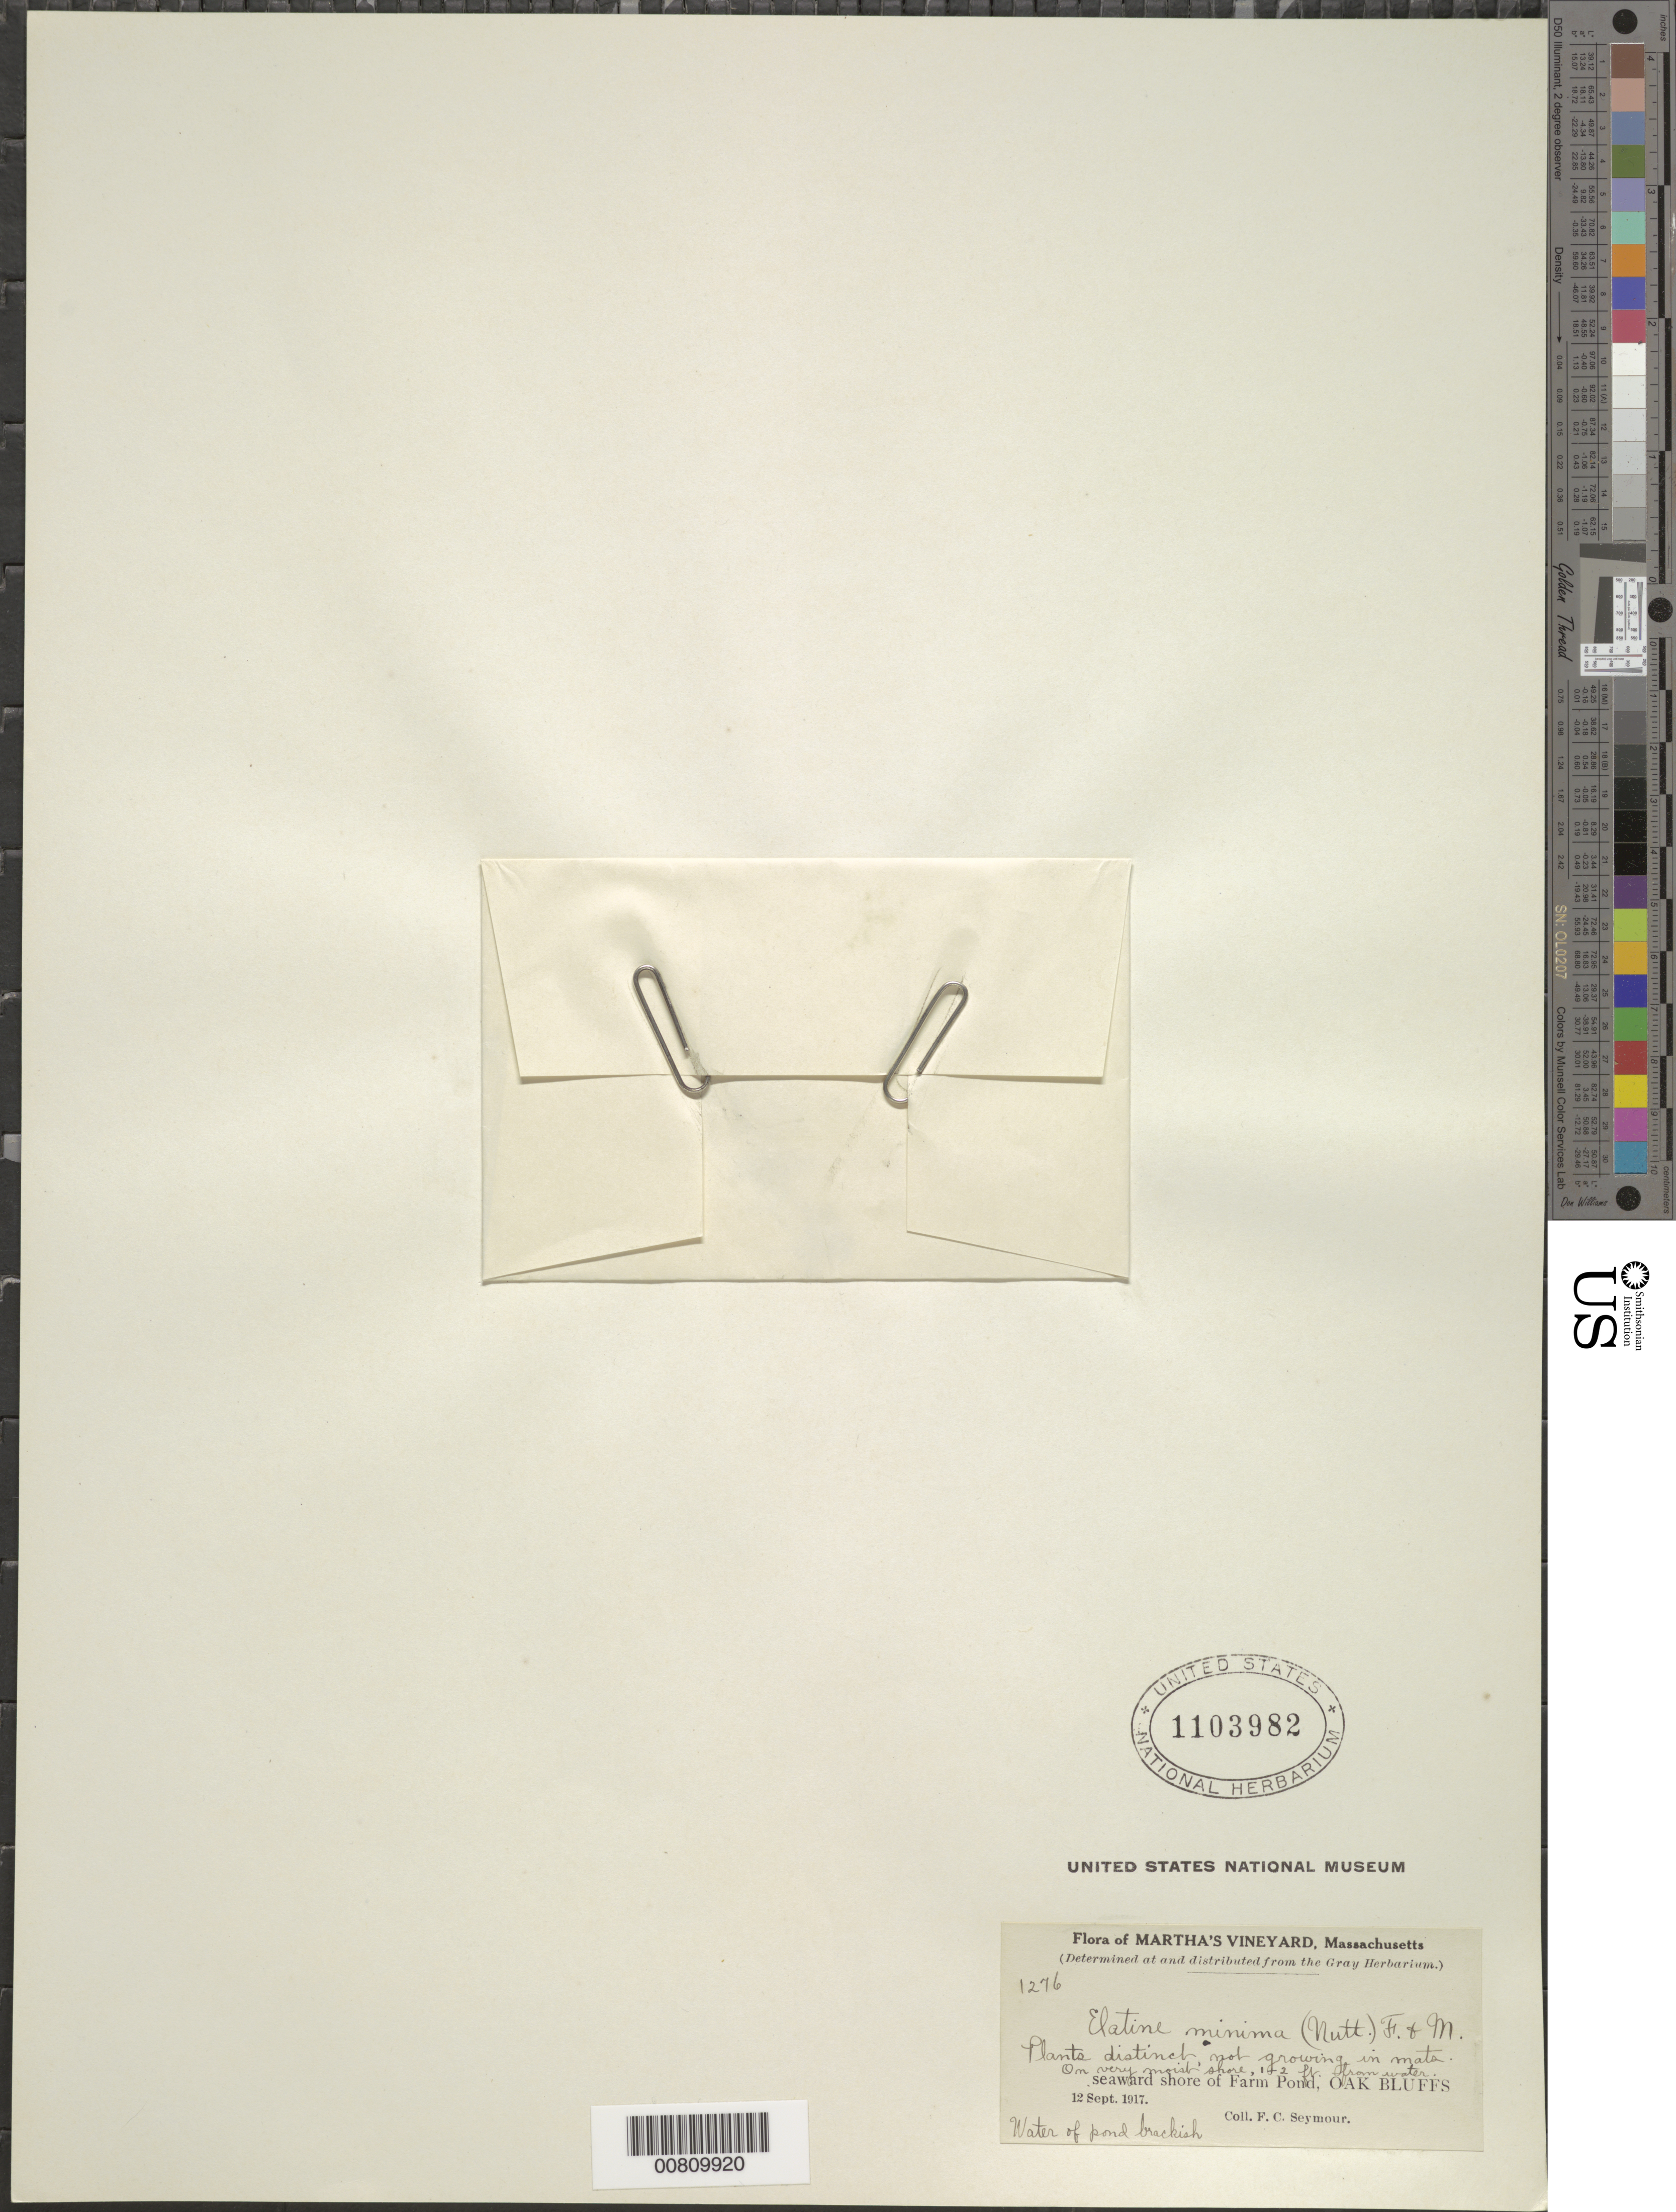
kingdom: Plantae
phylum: Tracheophyta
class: Magnoliopsida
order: Malpighiales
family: Elatinaceae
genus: Elatine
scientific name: Elatine minima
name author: (Nutt.) Fisch. & C.A. Mey.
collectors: F. C. Seymour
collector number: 1276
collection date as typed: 12 Sep 1917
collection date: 1917-09-12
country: United States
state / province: Massachusetts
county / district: Dukes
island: Martha's Vineyard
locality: Oak Bluffs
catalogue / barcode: US 1103982